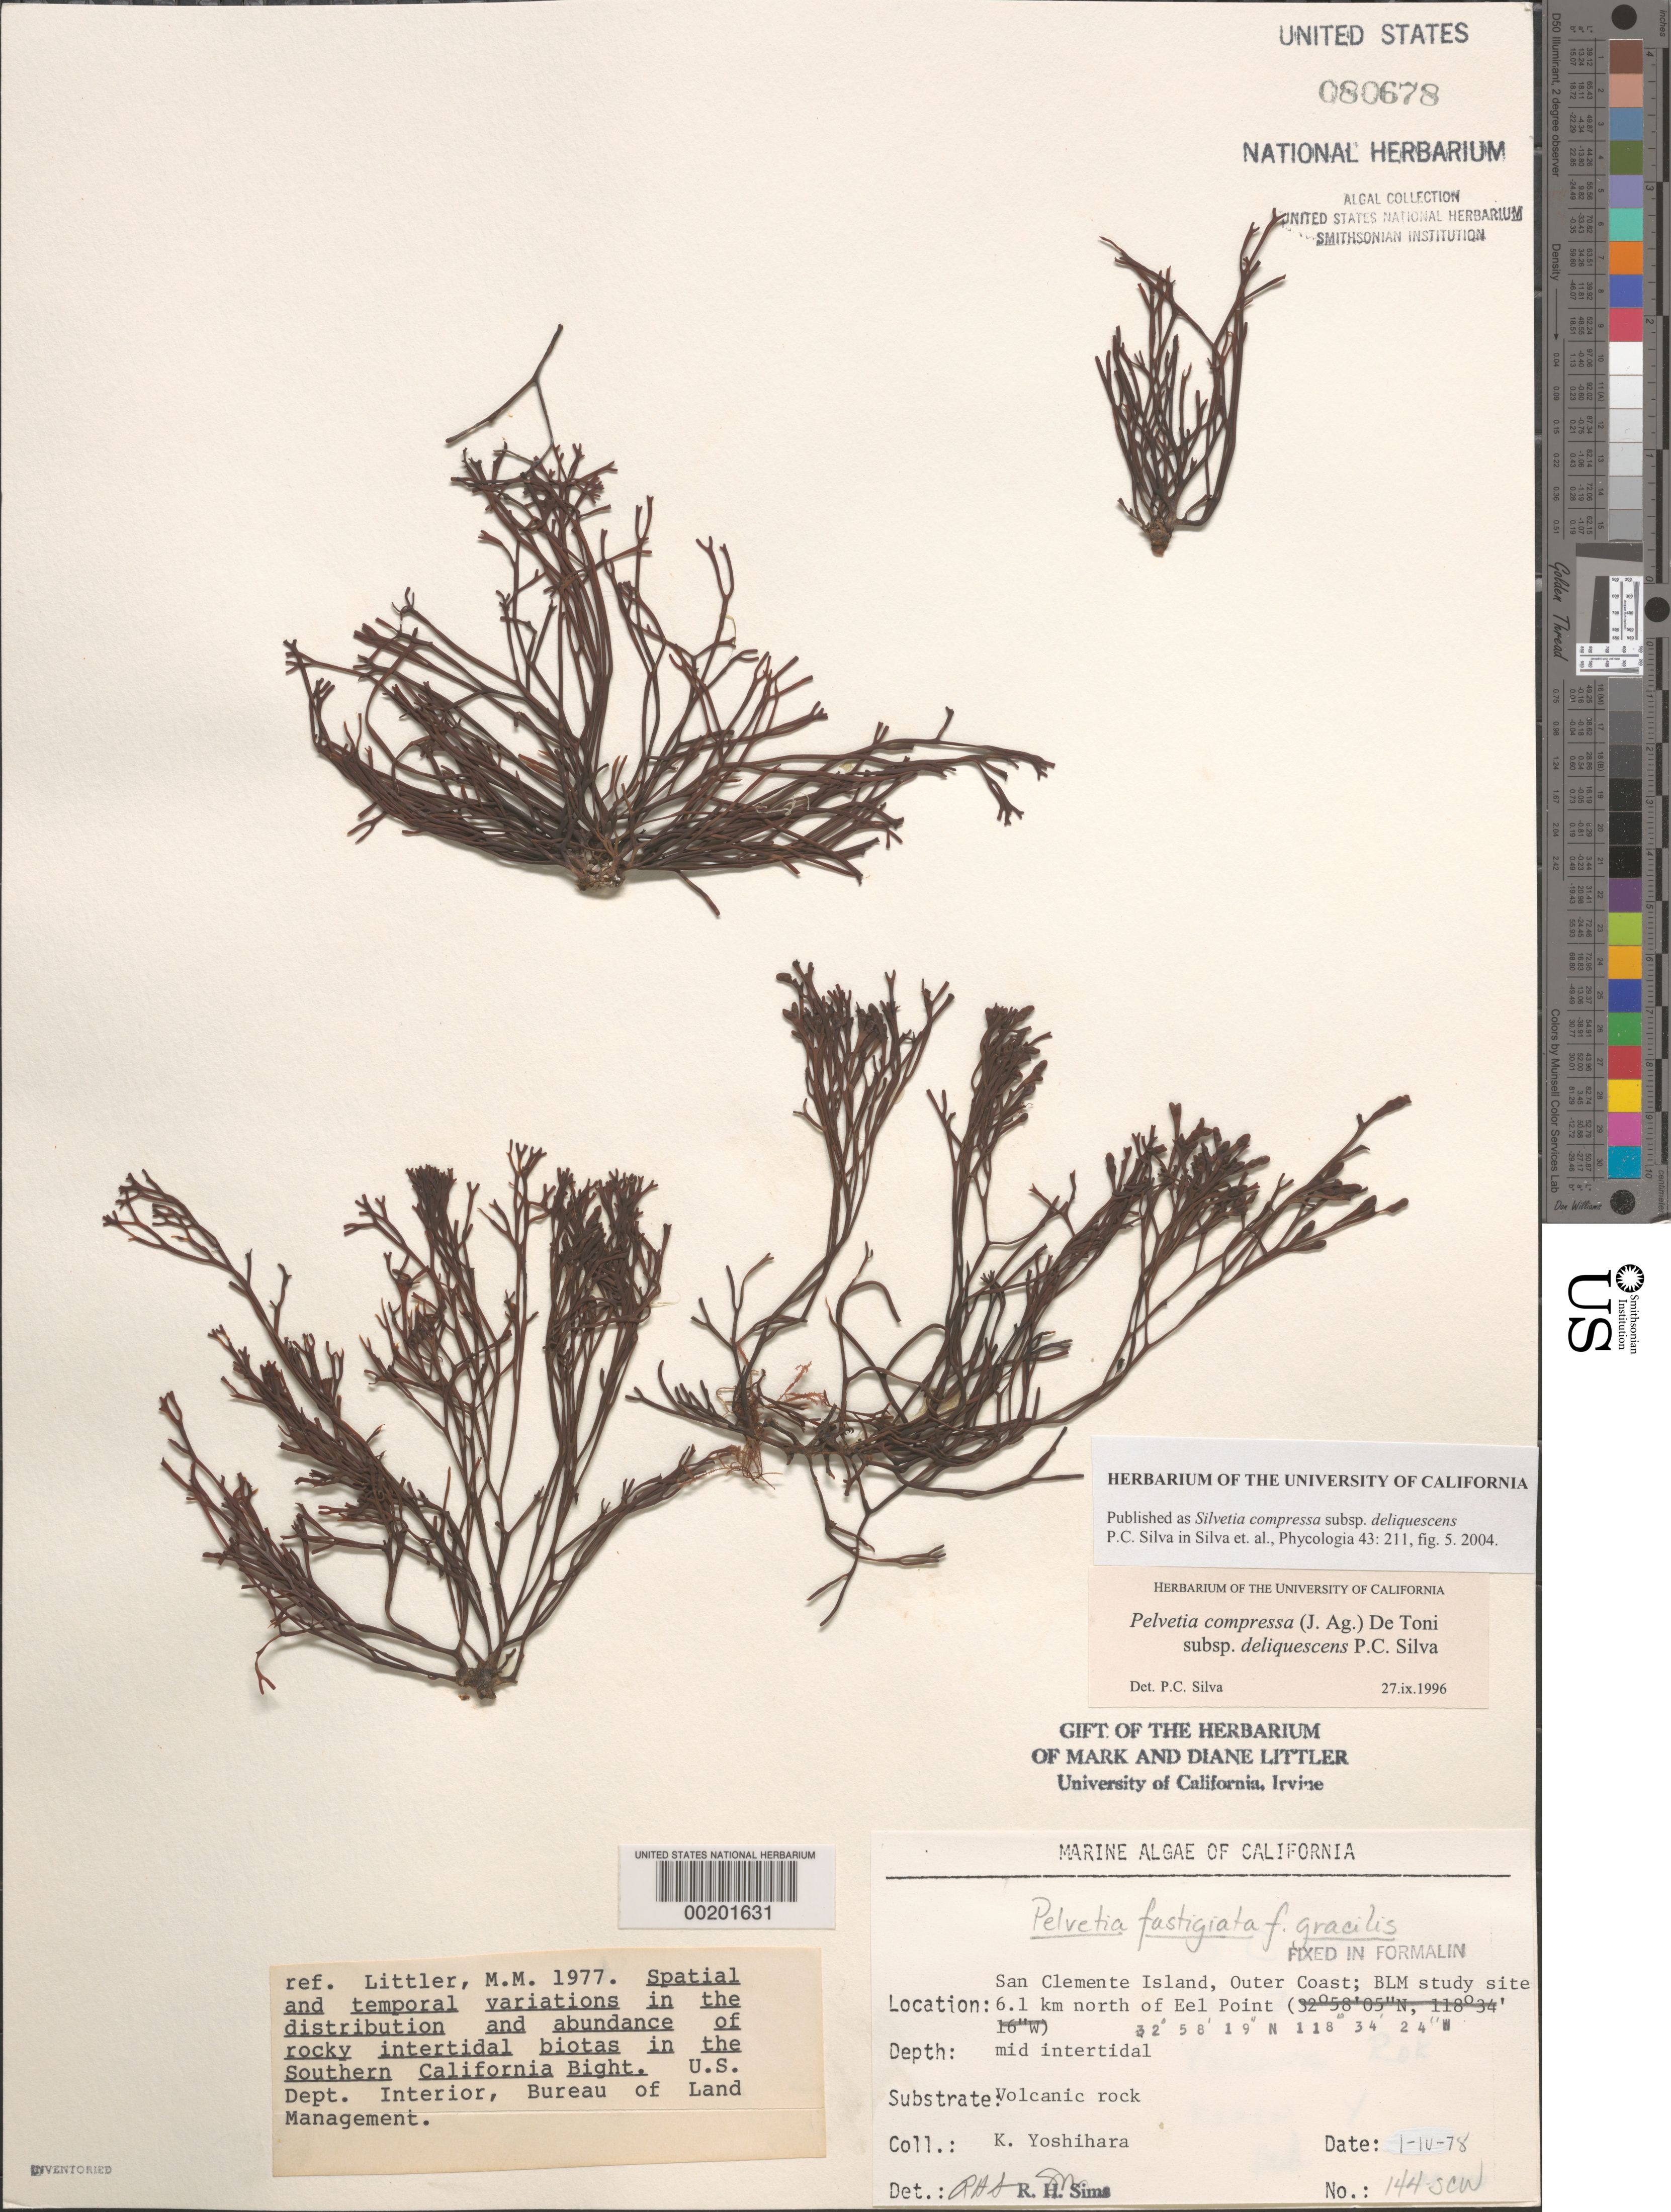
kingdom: Chromista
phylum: Ochrophyta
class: Phaeophyceae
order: Fucales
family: Fucaceae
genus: Silvetia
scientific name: Silvetia compressa subsp. deliquescens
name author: P.C. Silva in P.C. Silva et al.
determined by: Silva, P. C.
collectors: K. Yoshihara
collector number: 144-SCW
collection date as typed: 01 Apr 1978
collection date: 1978-04-01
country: United States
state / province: California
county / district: Los Angeles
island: San Clemente Island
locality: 6.1 km north of Eel Point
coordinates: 32 58'19"N, 118 34'24"W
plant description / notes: BLM-SOCALBIGHT Rocky Intertidal Survey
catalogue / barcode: US 80678